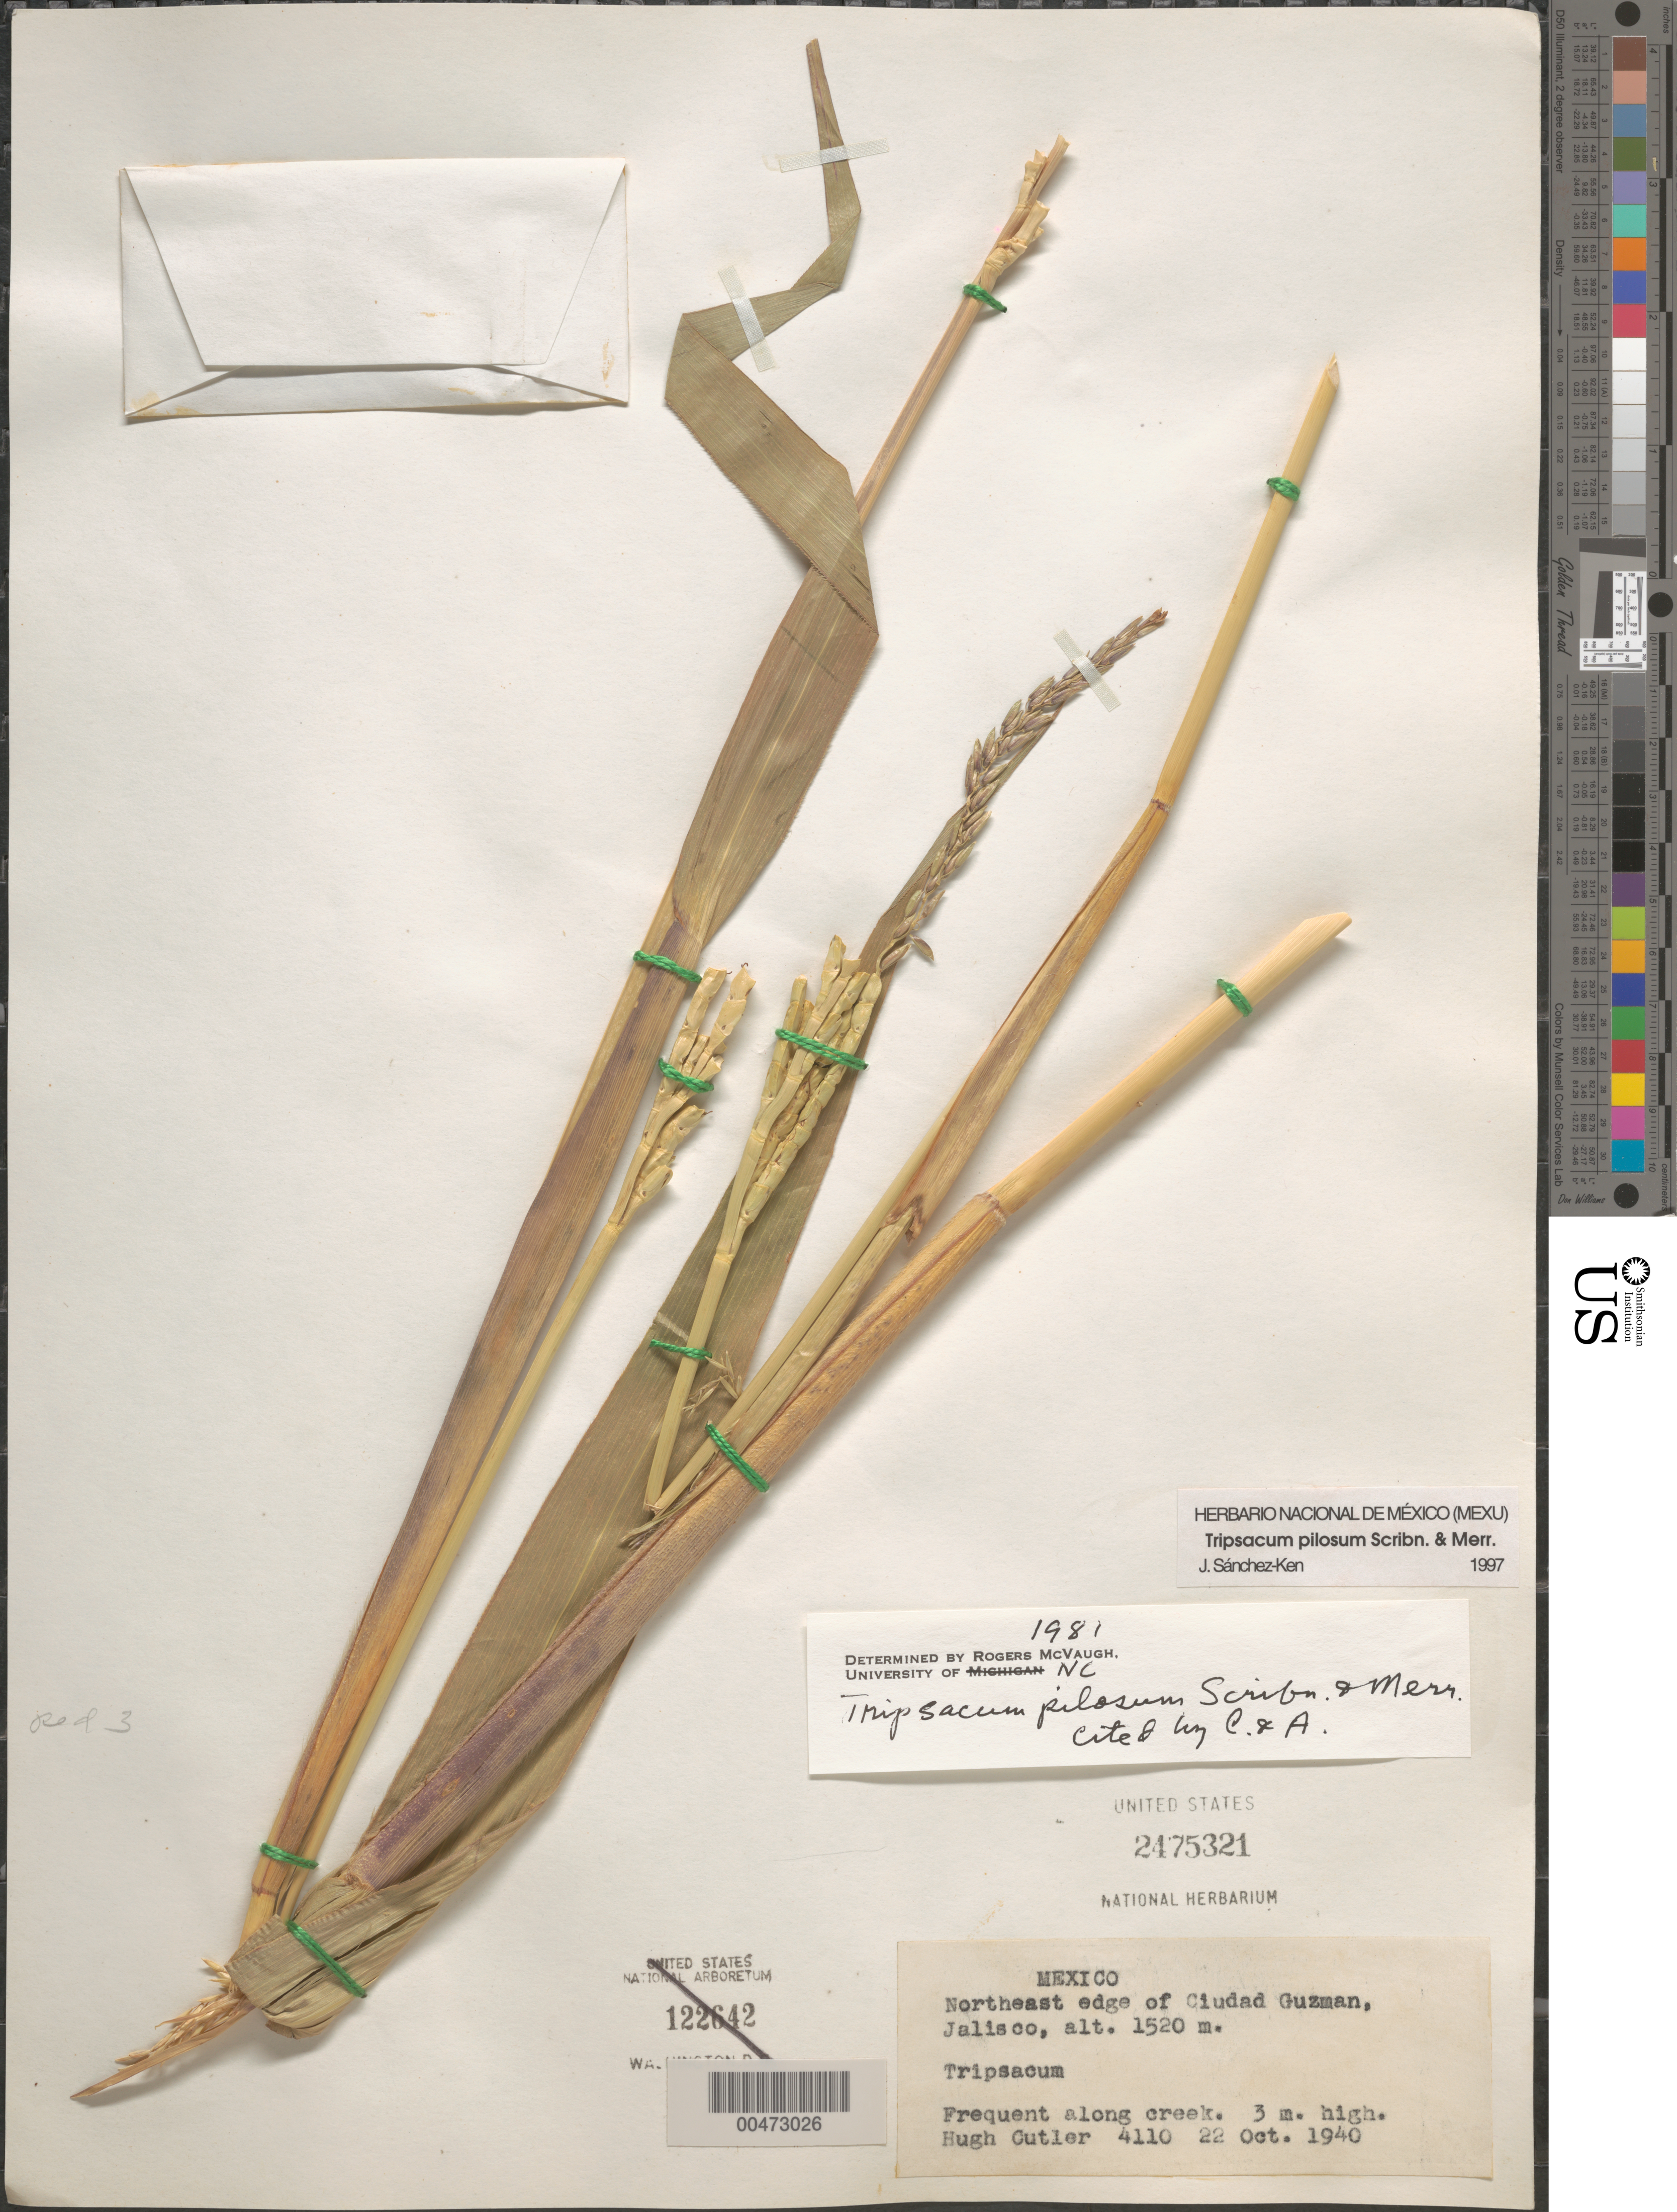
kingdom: Plantae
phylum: Tracheophyta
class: Liliopsida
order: Poales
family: Poaceae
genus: Tripsacum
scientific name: Tripsacum pilosum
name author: Scribn. & Merr.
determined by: McVaugh, R.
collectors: H. C. Cutler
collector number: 4110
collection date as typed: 22 Oct 1940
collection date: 1940-10-22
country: Mexico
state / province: Jalisco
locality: NE edge of Ciudad Guzman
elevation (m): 1520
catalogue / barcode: US 2475321